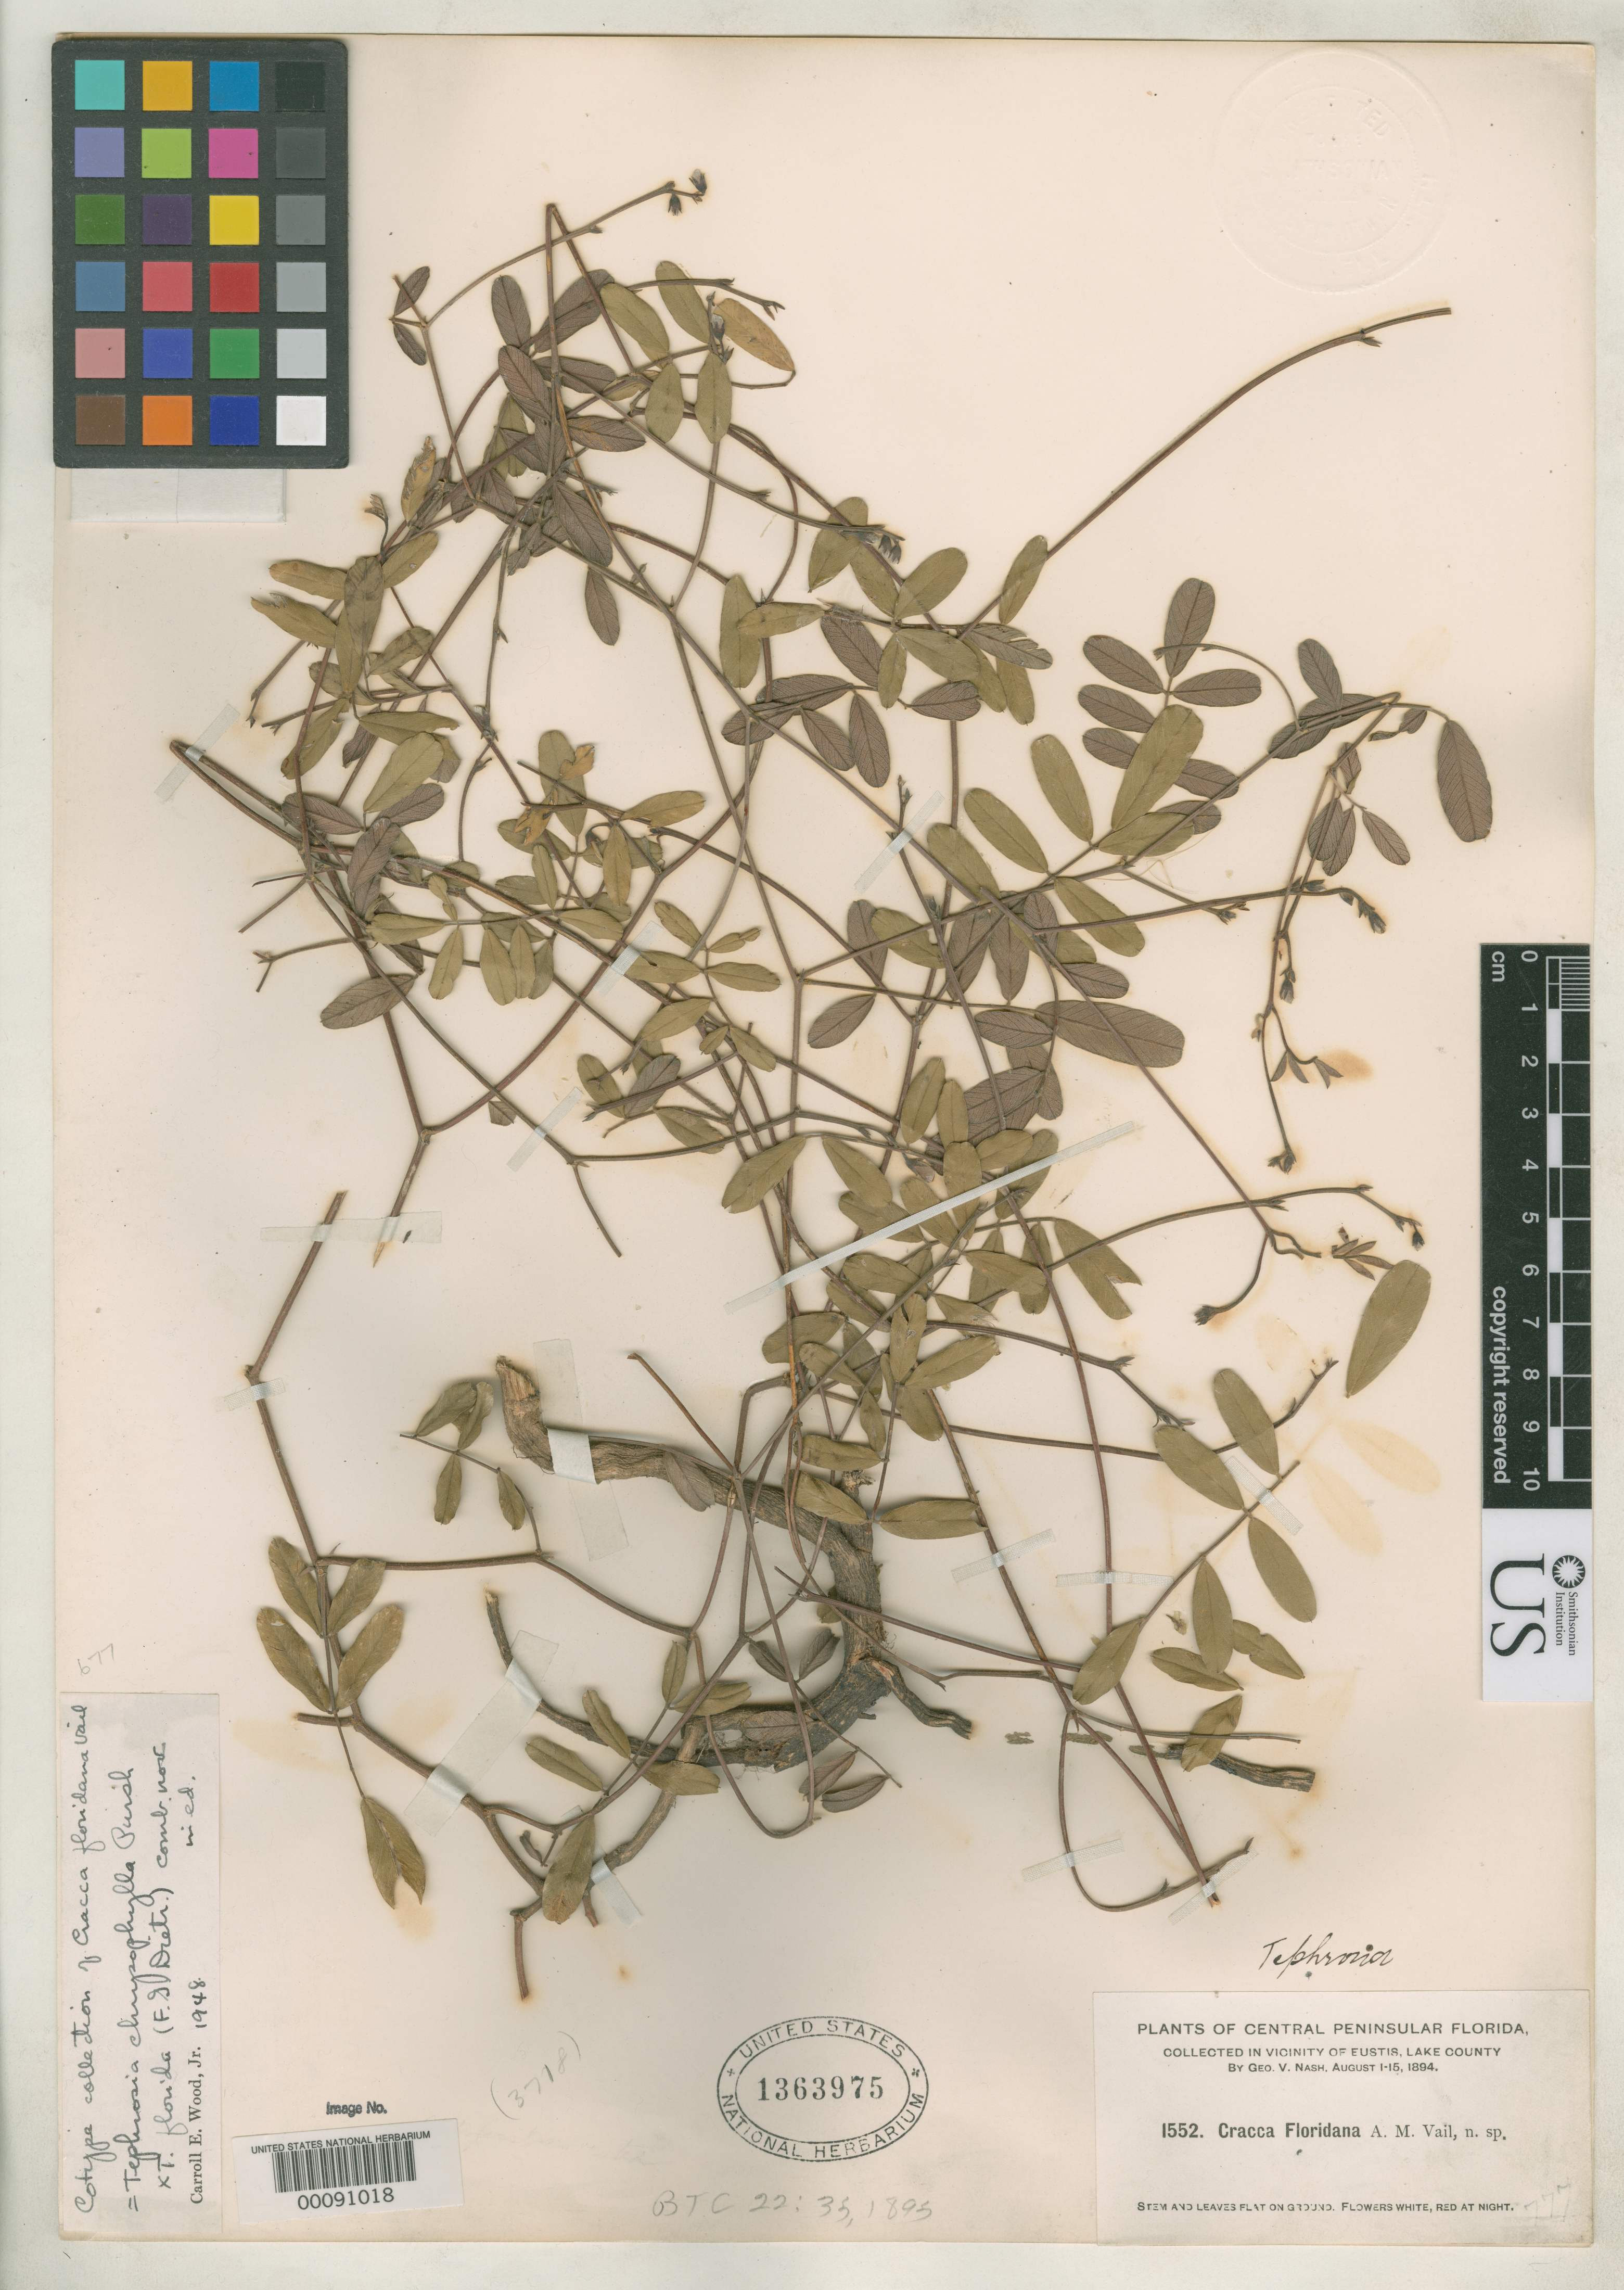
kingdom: Plantae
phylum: Tracheophyta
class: Magnoliopsida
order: Fabales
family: Fabaceae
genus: Cracca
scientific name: Cracca floridana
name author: Vail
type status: Isosyntype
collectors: G. V. Nash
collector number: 1552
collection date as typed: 01 Aug 1894 to 15 Aug 1894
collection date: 1894-08-01/1894-08-15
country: United States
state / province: Florida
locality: N'Maikha-Salivin.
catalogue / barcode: US 1363975